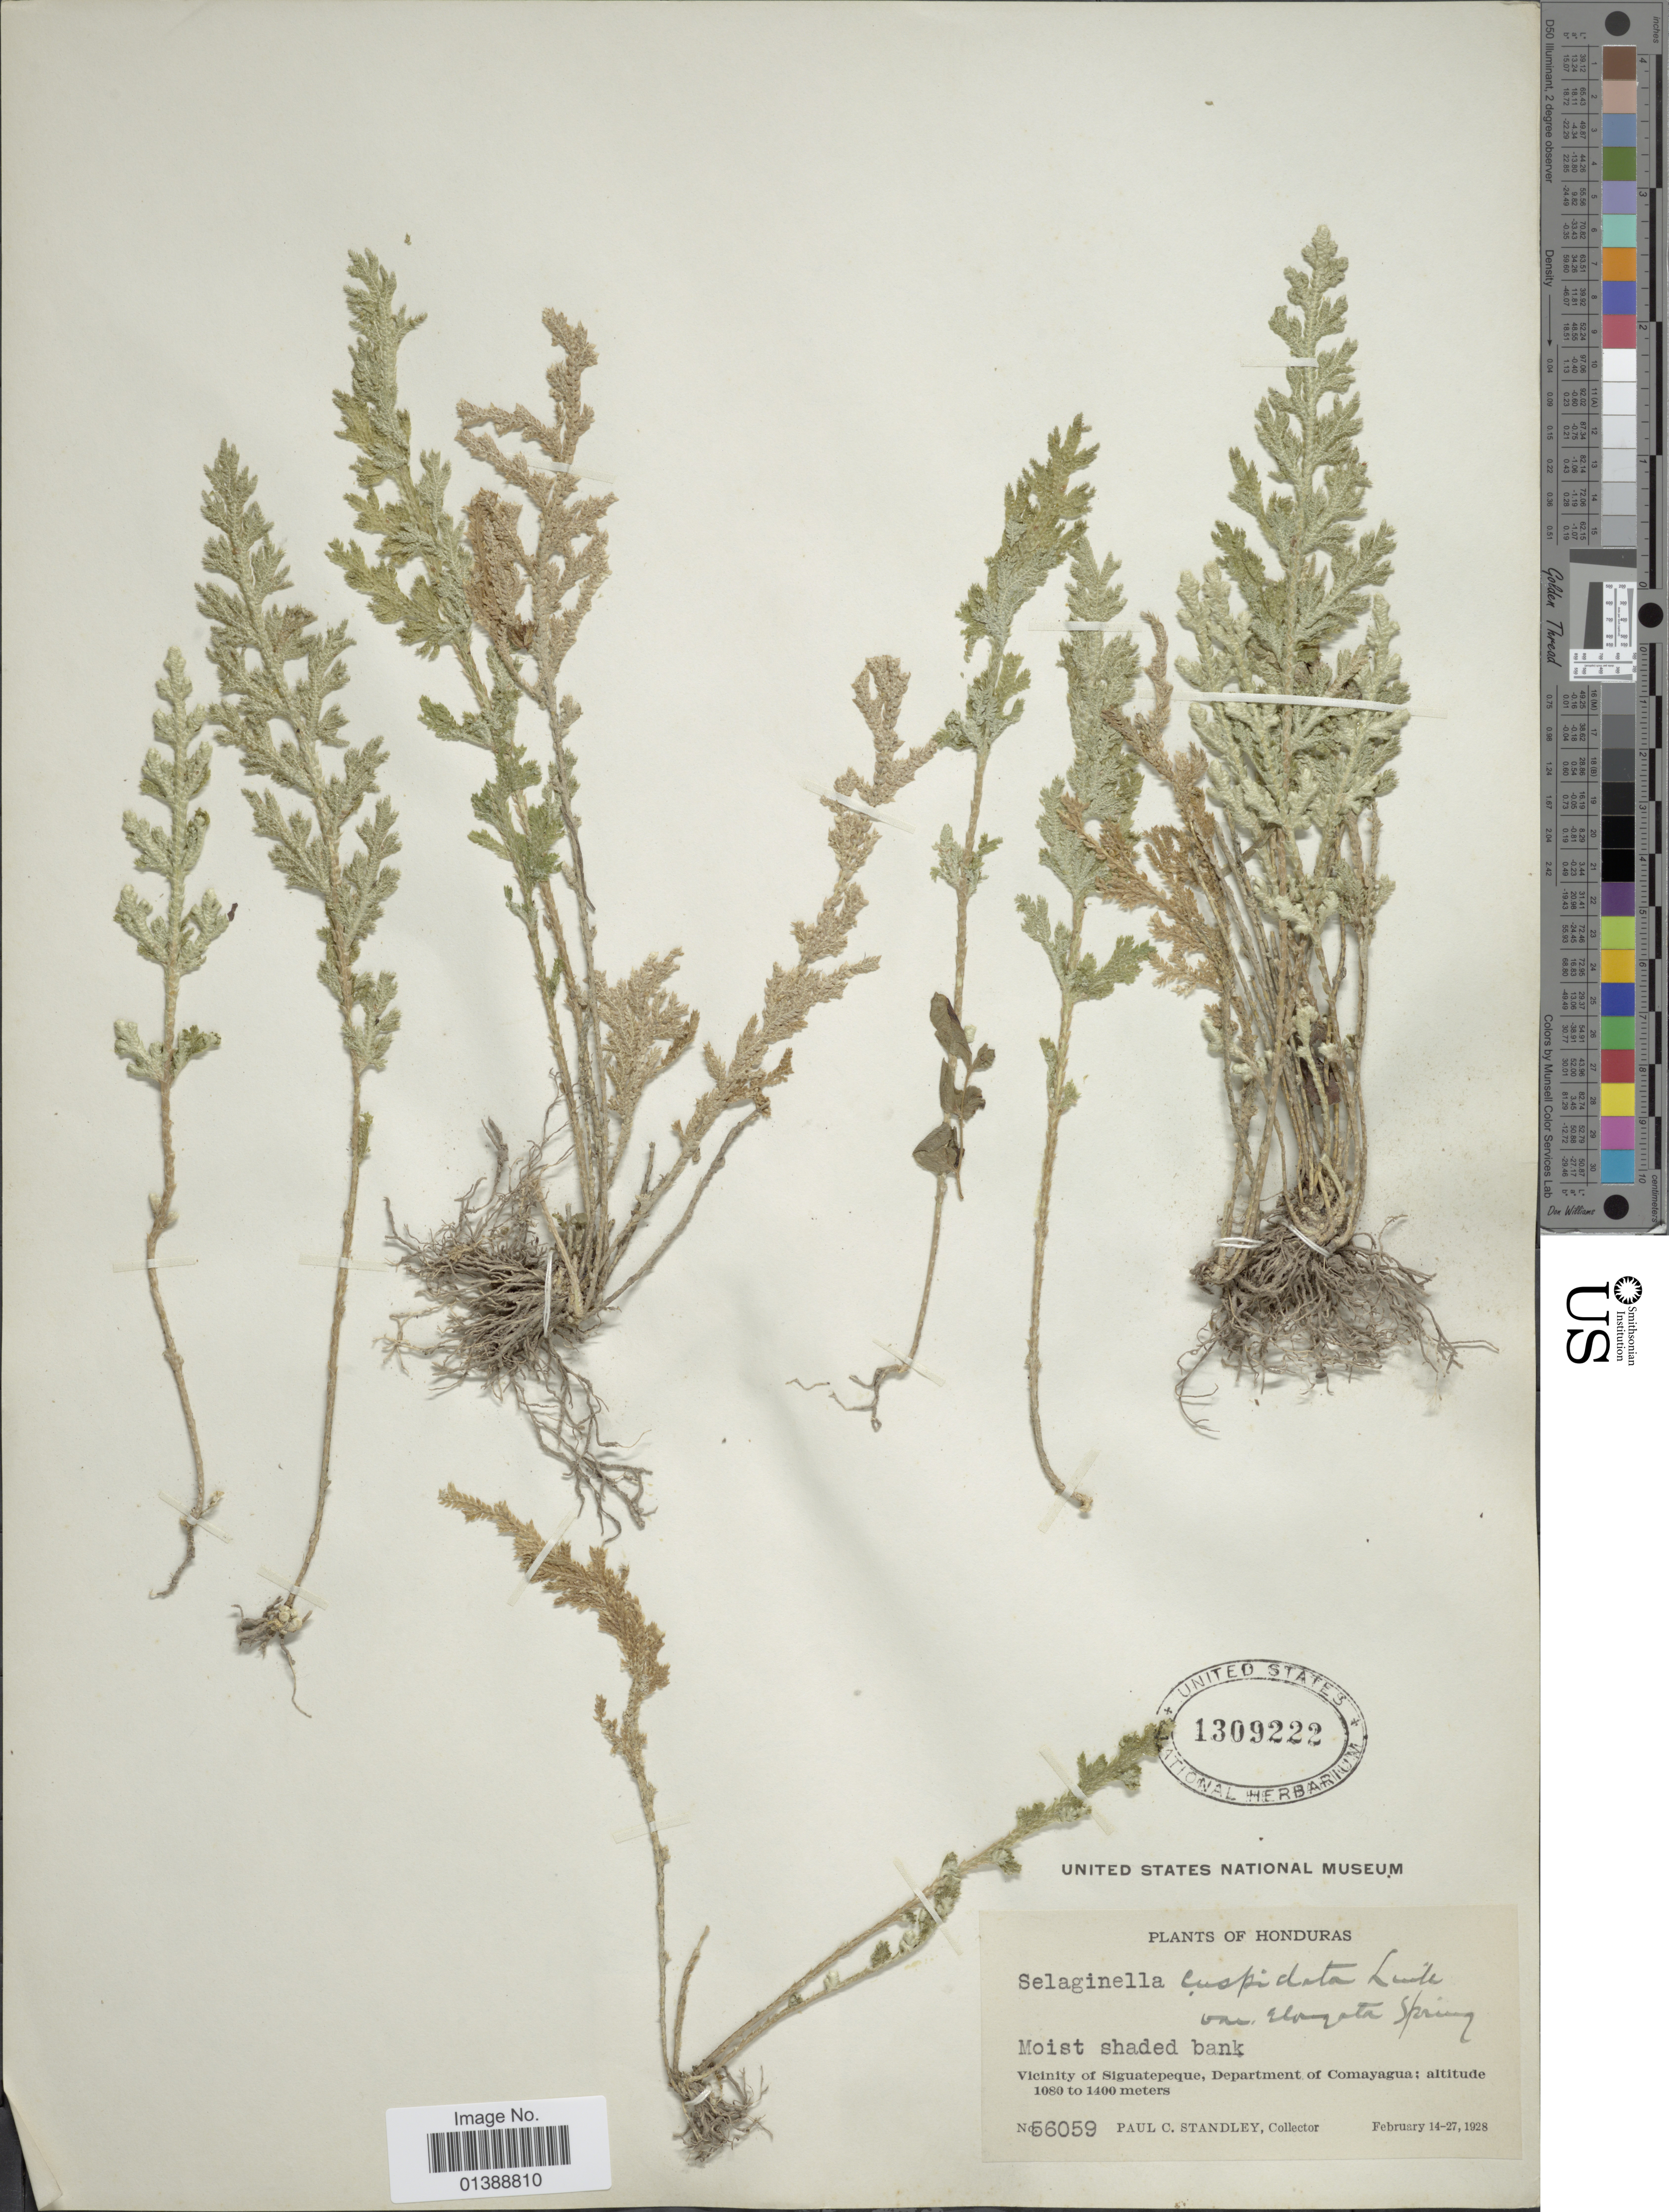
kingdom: Plantae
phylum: Tracheophyta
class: Lycopodiopsida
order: Selaginellales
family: Selaginellaceae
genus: Selaginella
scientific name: Selaginella pallescens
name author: (C. Presl) Spring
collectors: P. C. Standley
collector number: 56059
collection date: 1928-02-14/1928-02-27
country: Honduras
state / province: Comayagua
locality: Vicinity of Siguatepeque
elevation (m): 1080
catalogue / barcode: US 1309222